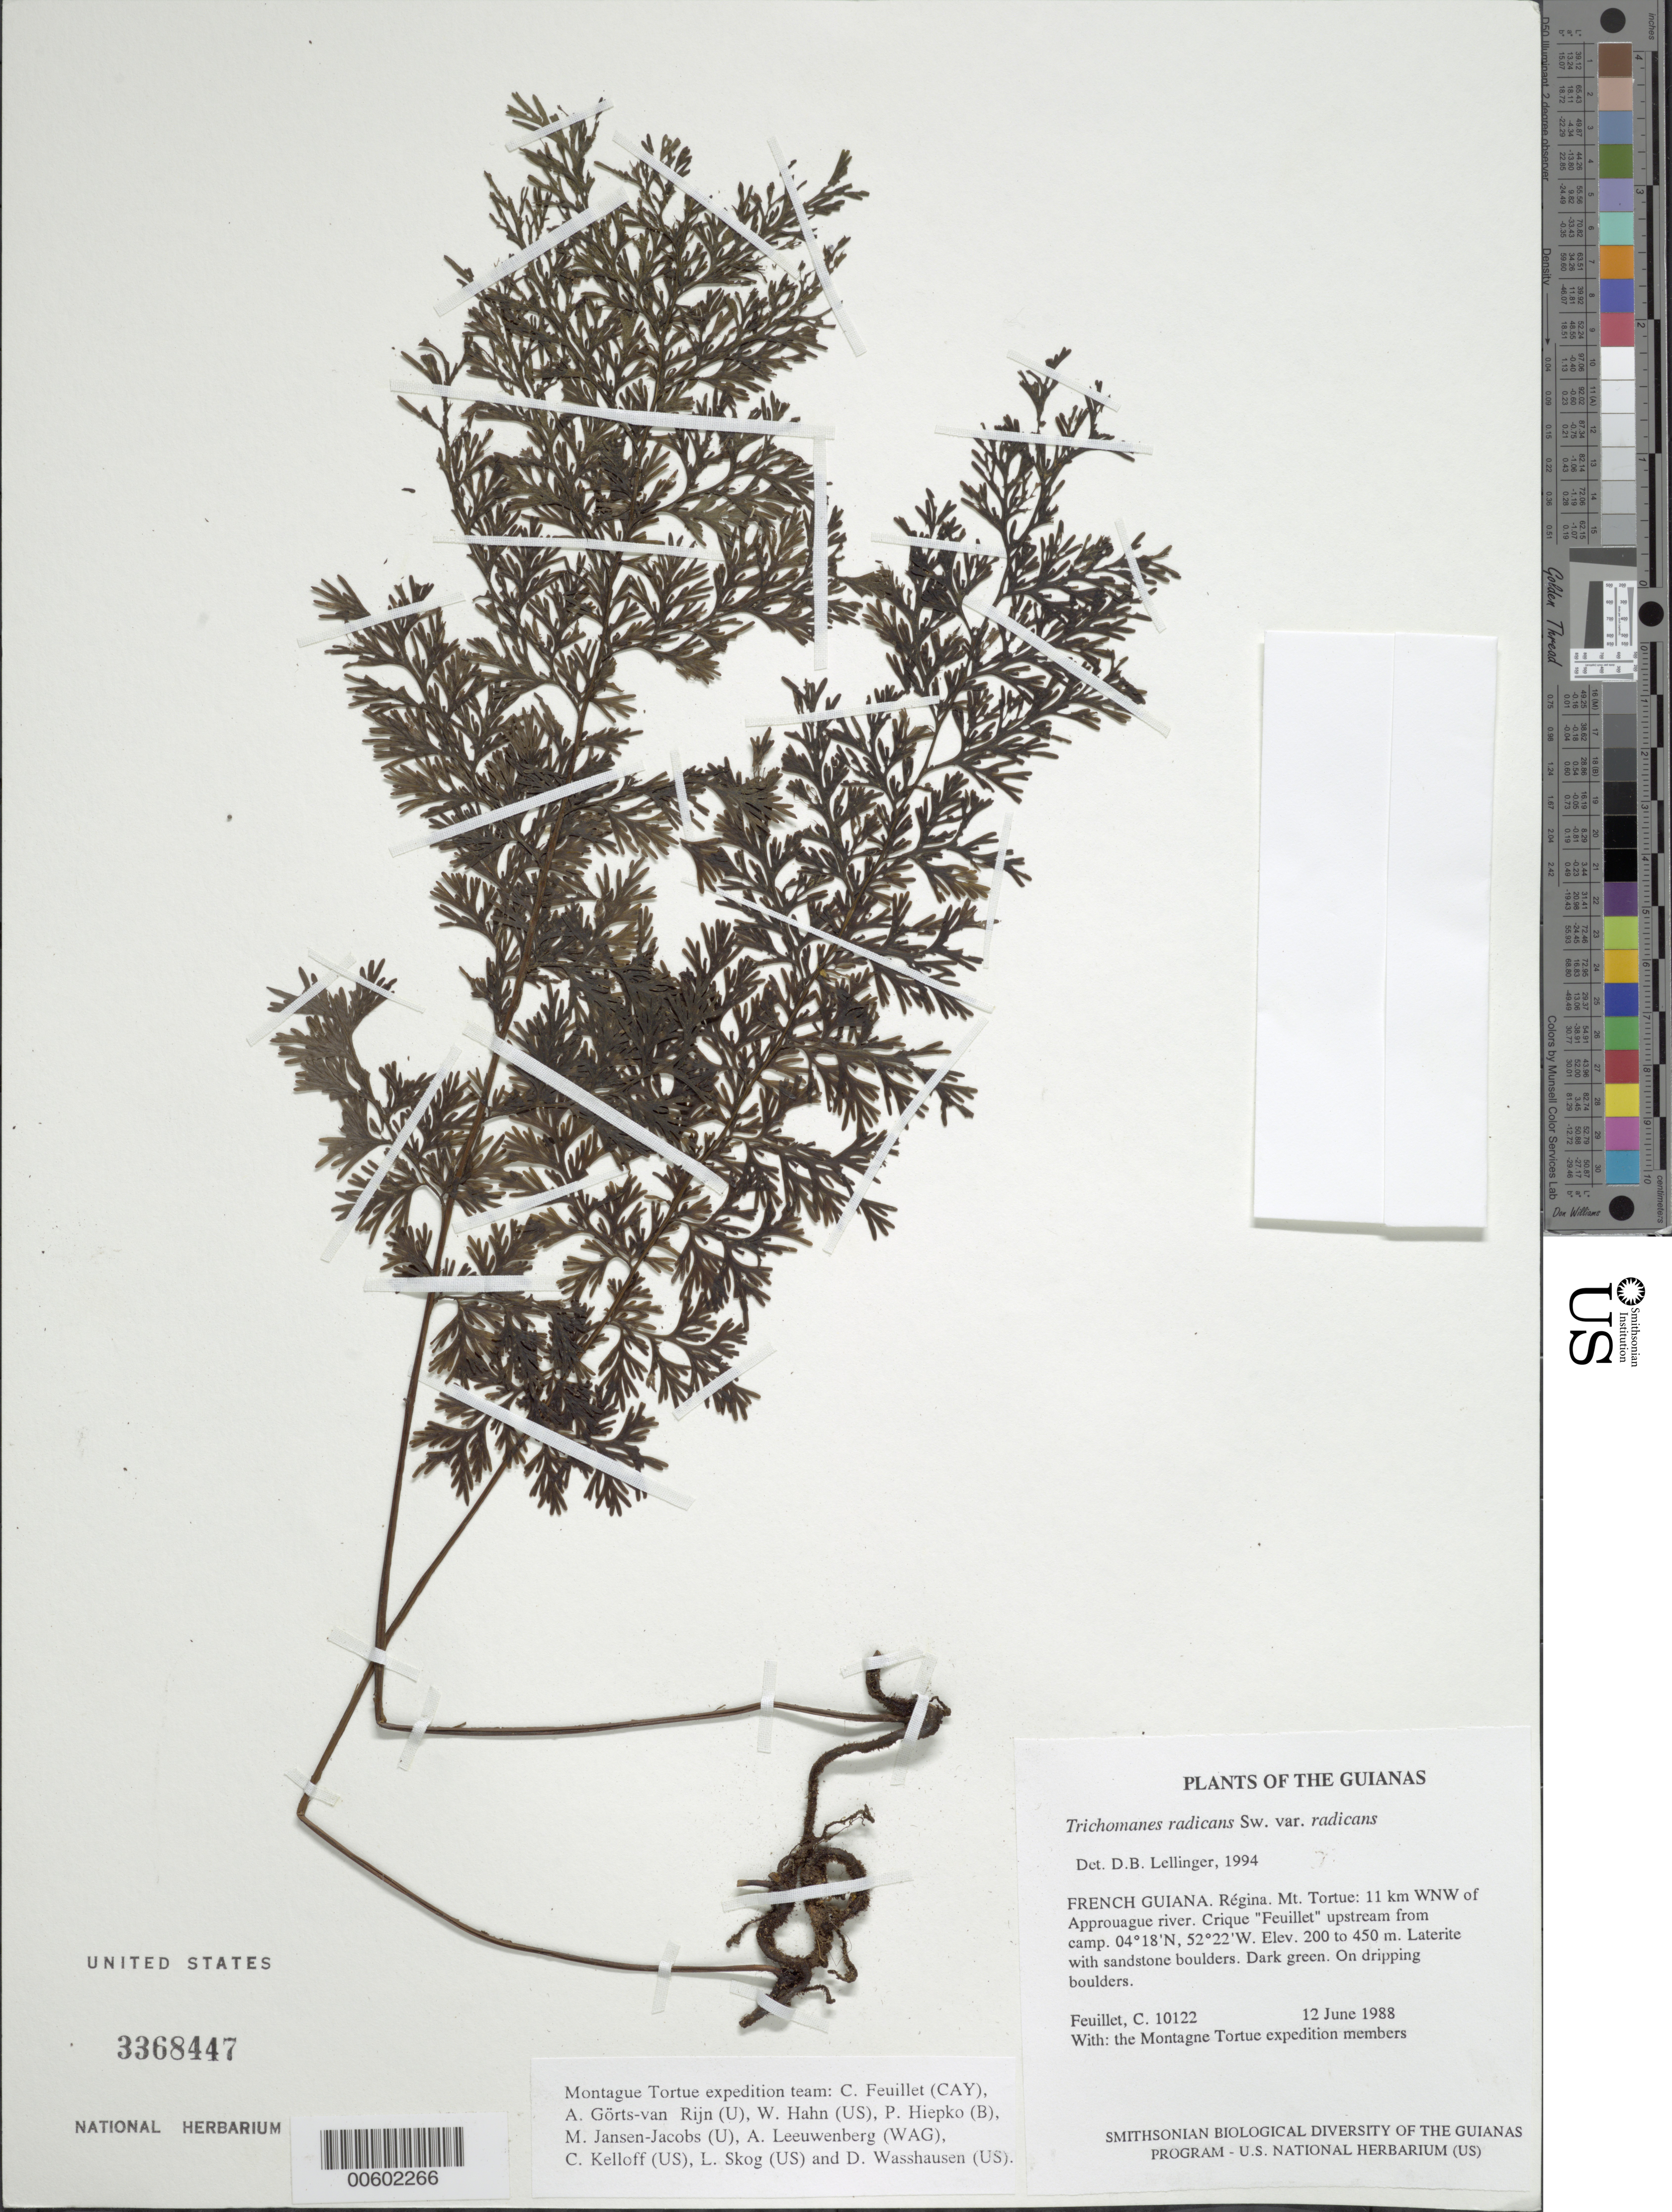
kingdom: Plantae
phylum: Tracheophyta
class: Polypodiopsida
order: Hymenophyllales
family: Hymenophyllaceae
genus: Vandenboschia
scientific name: Vandenboschia radicans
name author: (Sw.) Copel.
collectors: C. Feuillet & Montagne Torte Exped. members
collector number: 10122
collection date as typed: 12 June 1988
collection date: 1988-06-12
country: French Guiana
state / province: Cayenne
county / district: Regina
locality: Mt. Tortue: 11 km WNW of Approuague river. Crique "Feuillet" upstream from camp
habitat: Laterite with sandstone boulders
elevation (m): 200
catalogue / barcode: US 3368447